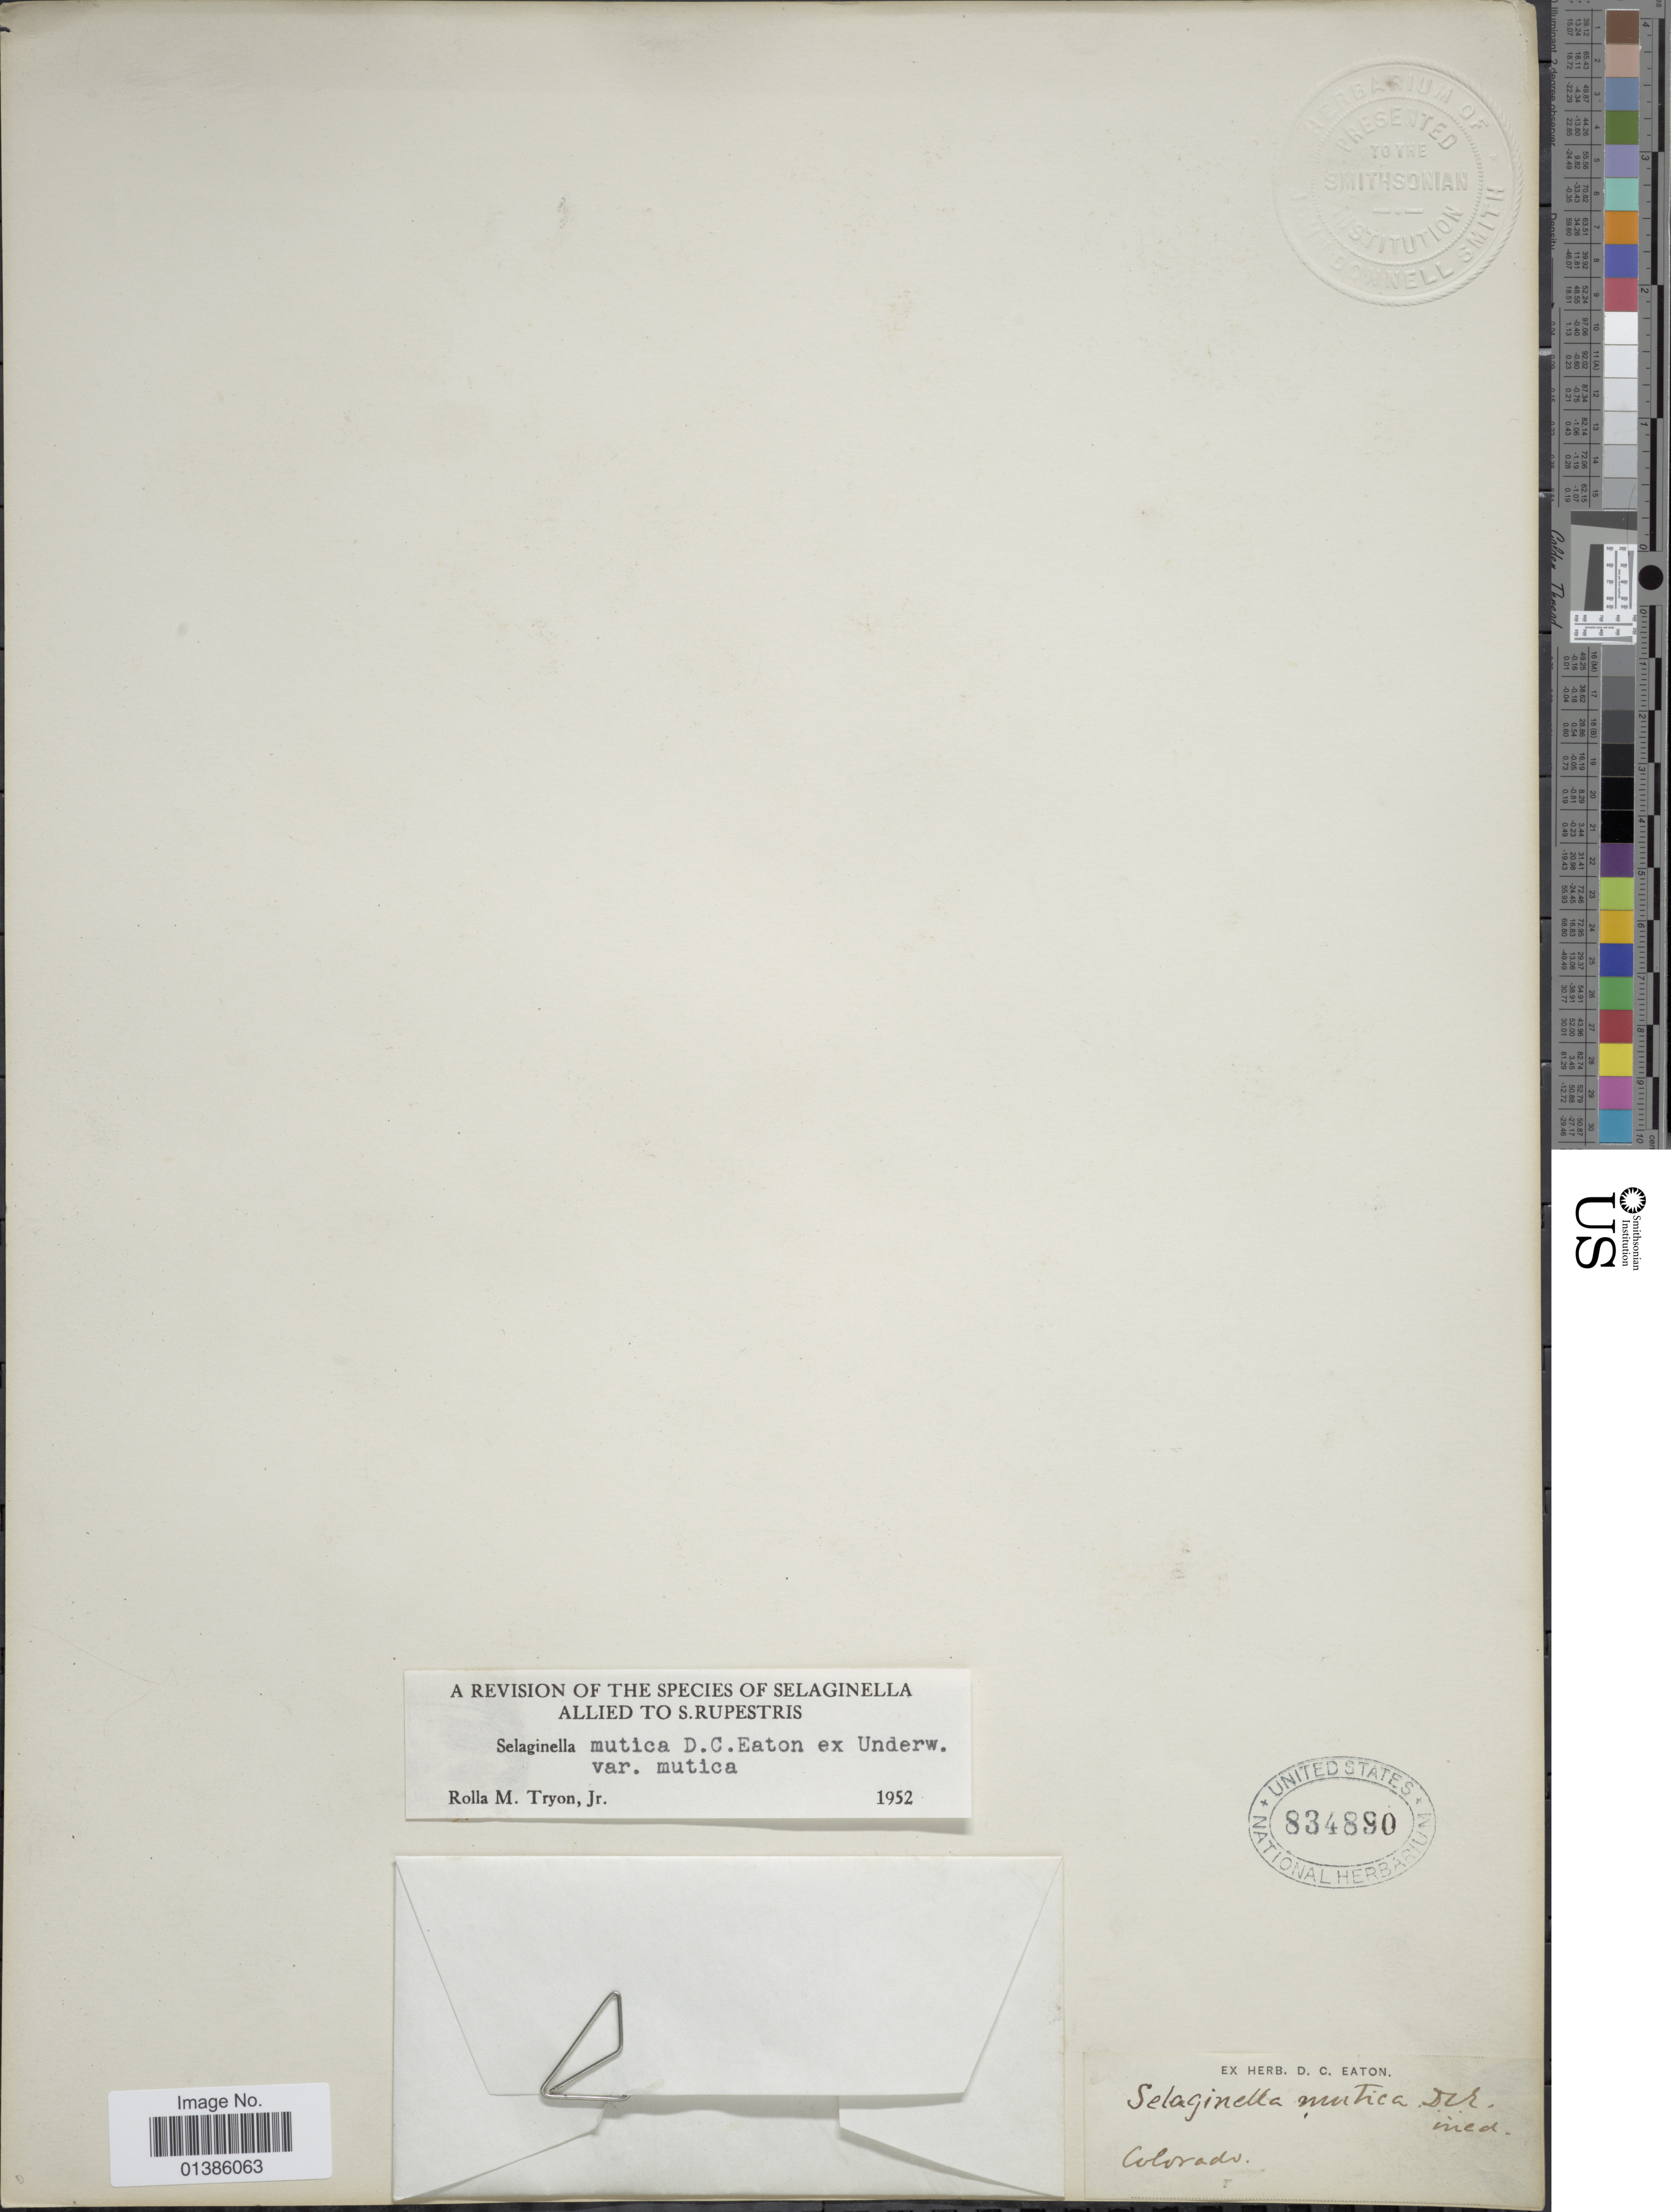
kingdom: Plantae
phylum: Tracheophyta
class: Lycopodiopsida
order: Selaginellales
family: Selaginellaceae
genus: Selaginella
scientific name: Selaginella mutica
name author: D.C. Eaton in Underw.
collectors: D. Eaton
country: United States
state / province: Colorado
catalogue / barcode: US 834890